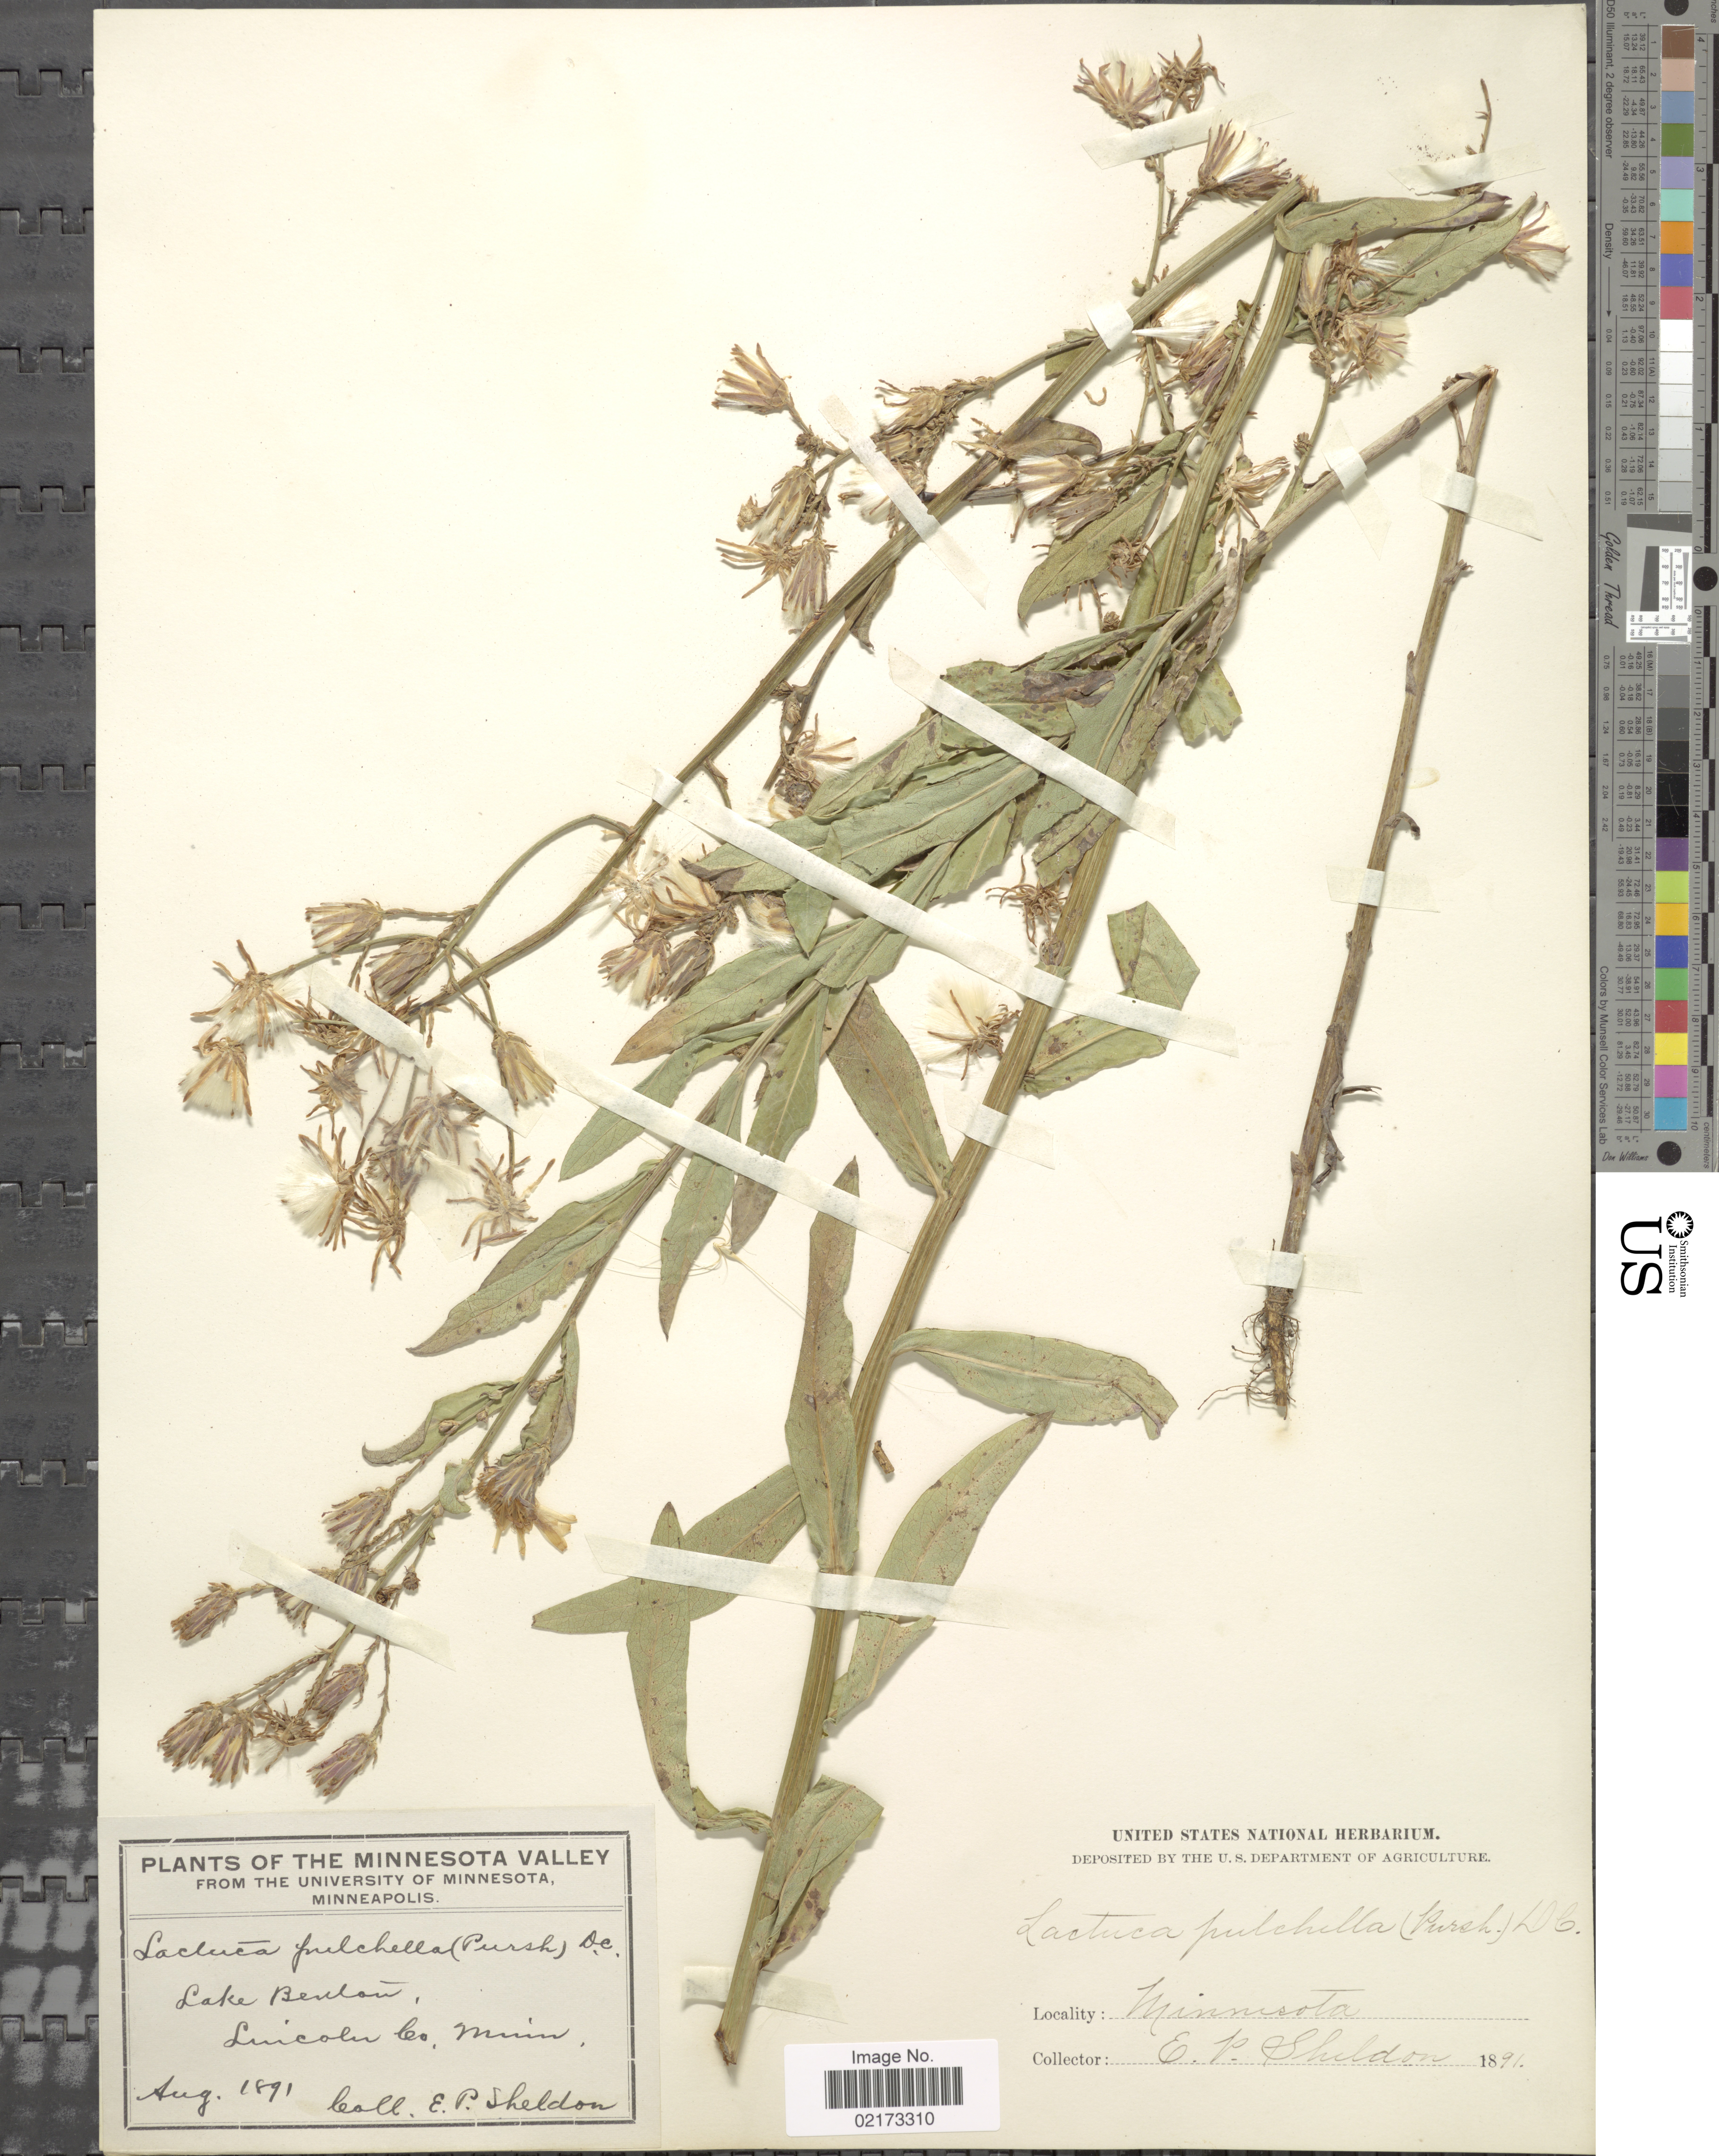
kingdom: Plantae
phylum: Tracheophyta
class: Magnoliopsida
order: Asterales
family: Asteraceae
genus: Lactuca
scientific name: Lactuca tatarica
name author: (L.) C.A. Mey.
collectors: E. P. Sheldon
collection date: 1891-08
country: United States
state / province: Minnesota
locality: Lake Benton, Lincoln Co., Minn., Minnesota Valley